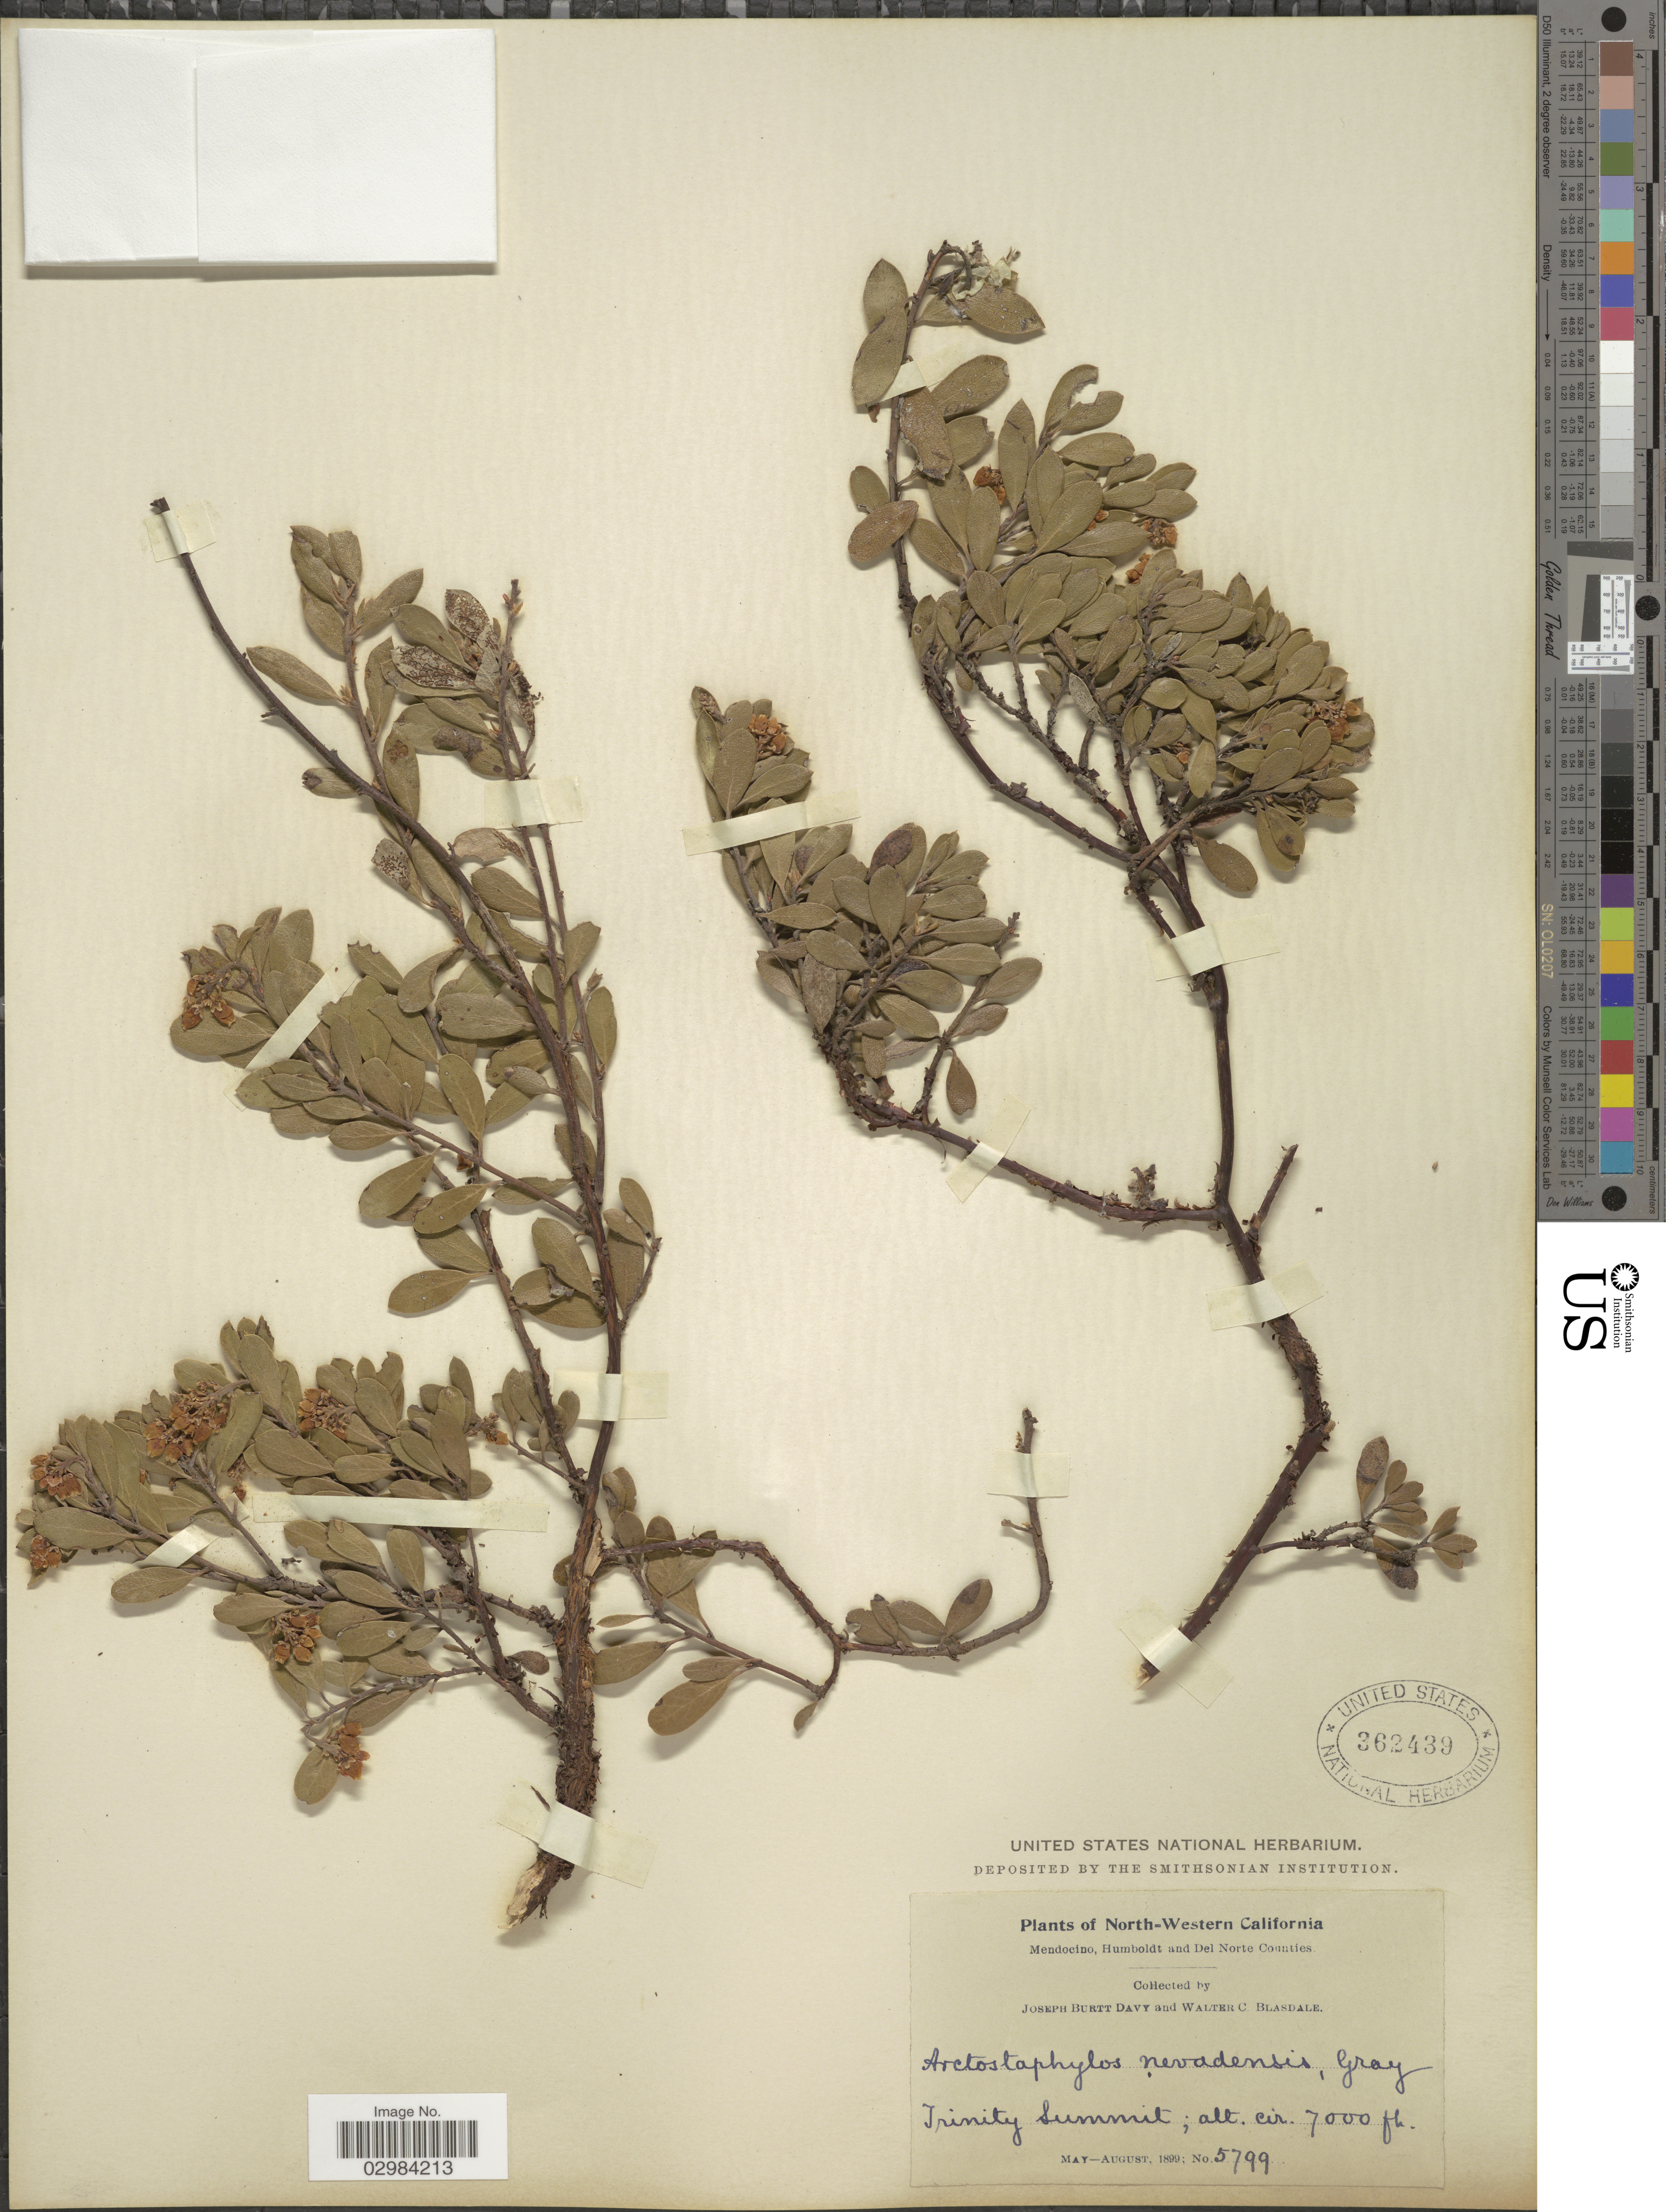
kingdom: Plantae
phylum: Tracheophyta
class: Magnoliopsida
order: Ericales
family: Ericaceae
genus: Arctostaphylos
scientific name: Arctostaphylos nevadensis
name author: A. Gray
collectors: J. Burtt Davy & W. Blasdale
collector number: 5799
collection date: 1899-05/1899-08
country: United States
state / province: California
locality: North-Western California, Trinity Summit.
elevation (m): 2134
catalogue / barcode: US 362439